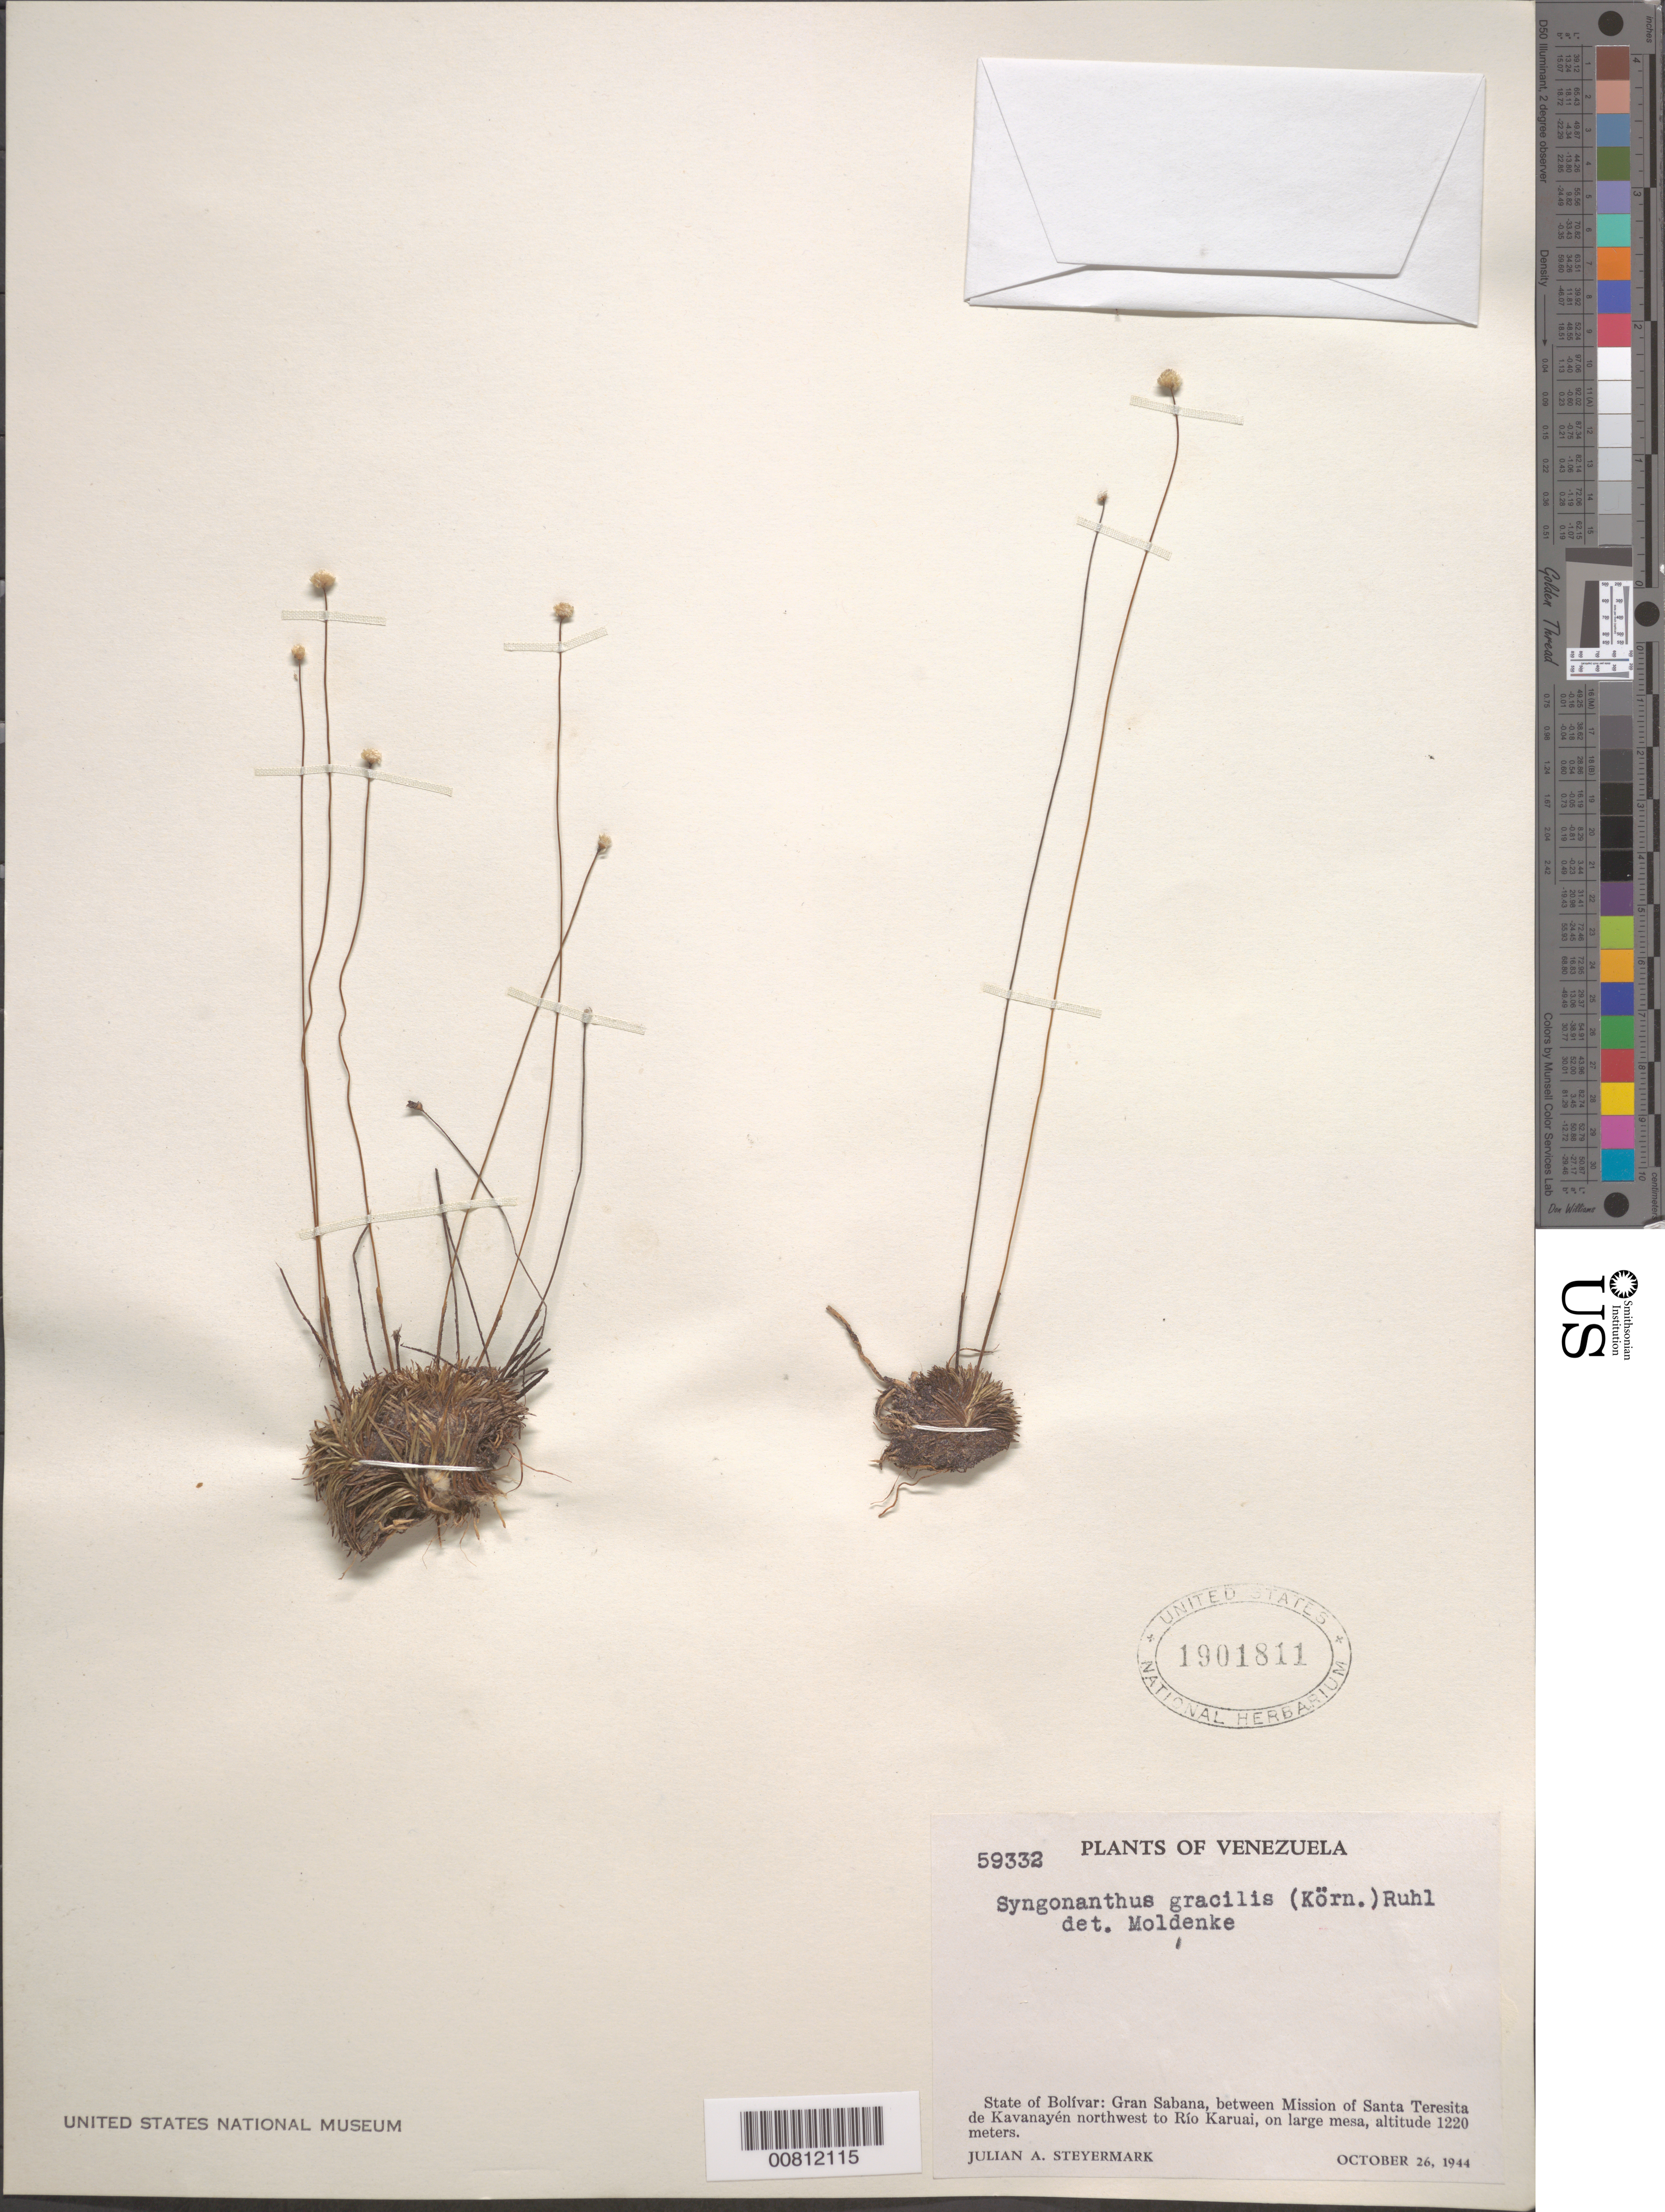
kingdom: Plantae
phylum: Tracheophyta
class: Liliopsida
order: Poales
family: Eriocaulaceae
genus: Syngonanthus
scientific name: Syngonanthus gracilis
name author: (Bong.) Ruhland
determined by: Moldenke, H. N.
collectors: J. Steyermark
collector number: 59332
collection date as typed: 26-Oct-44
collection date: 1944-10-26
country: Venezuela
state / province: Bolívar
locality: Gran Sabana, between Mission of Santa Teresita de Kavanayén NW to Río Karuai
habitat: On large mesa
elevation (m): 1220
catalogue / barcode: US 1901811